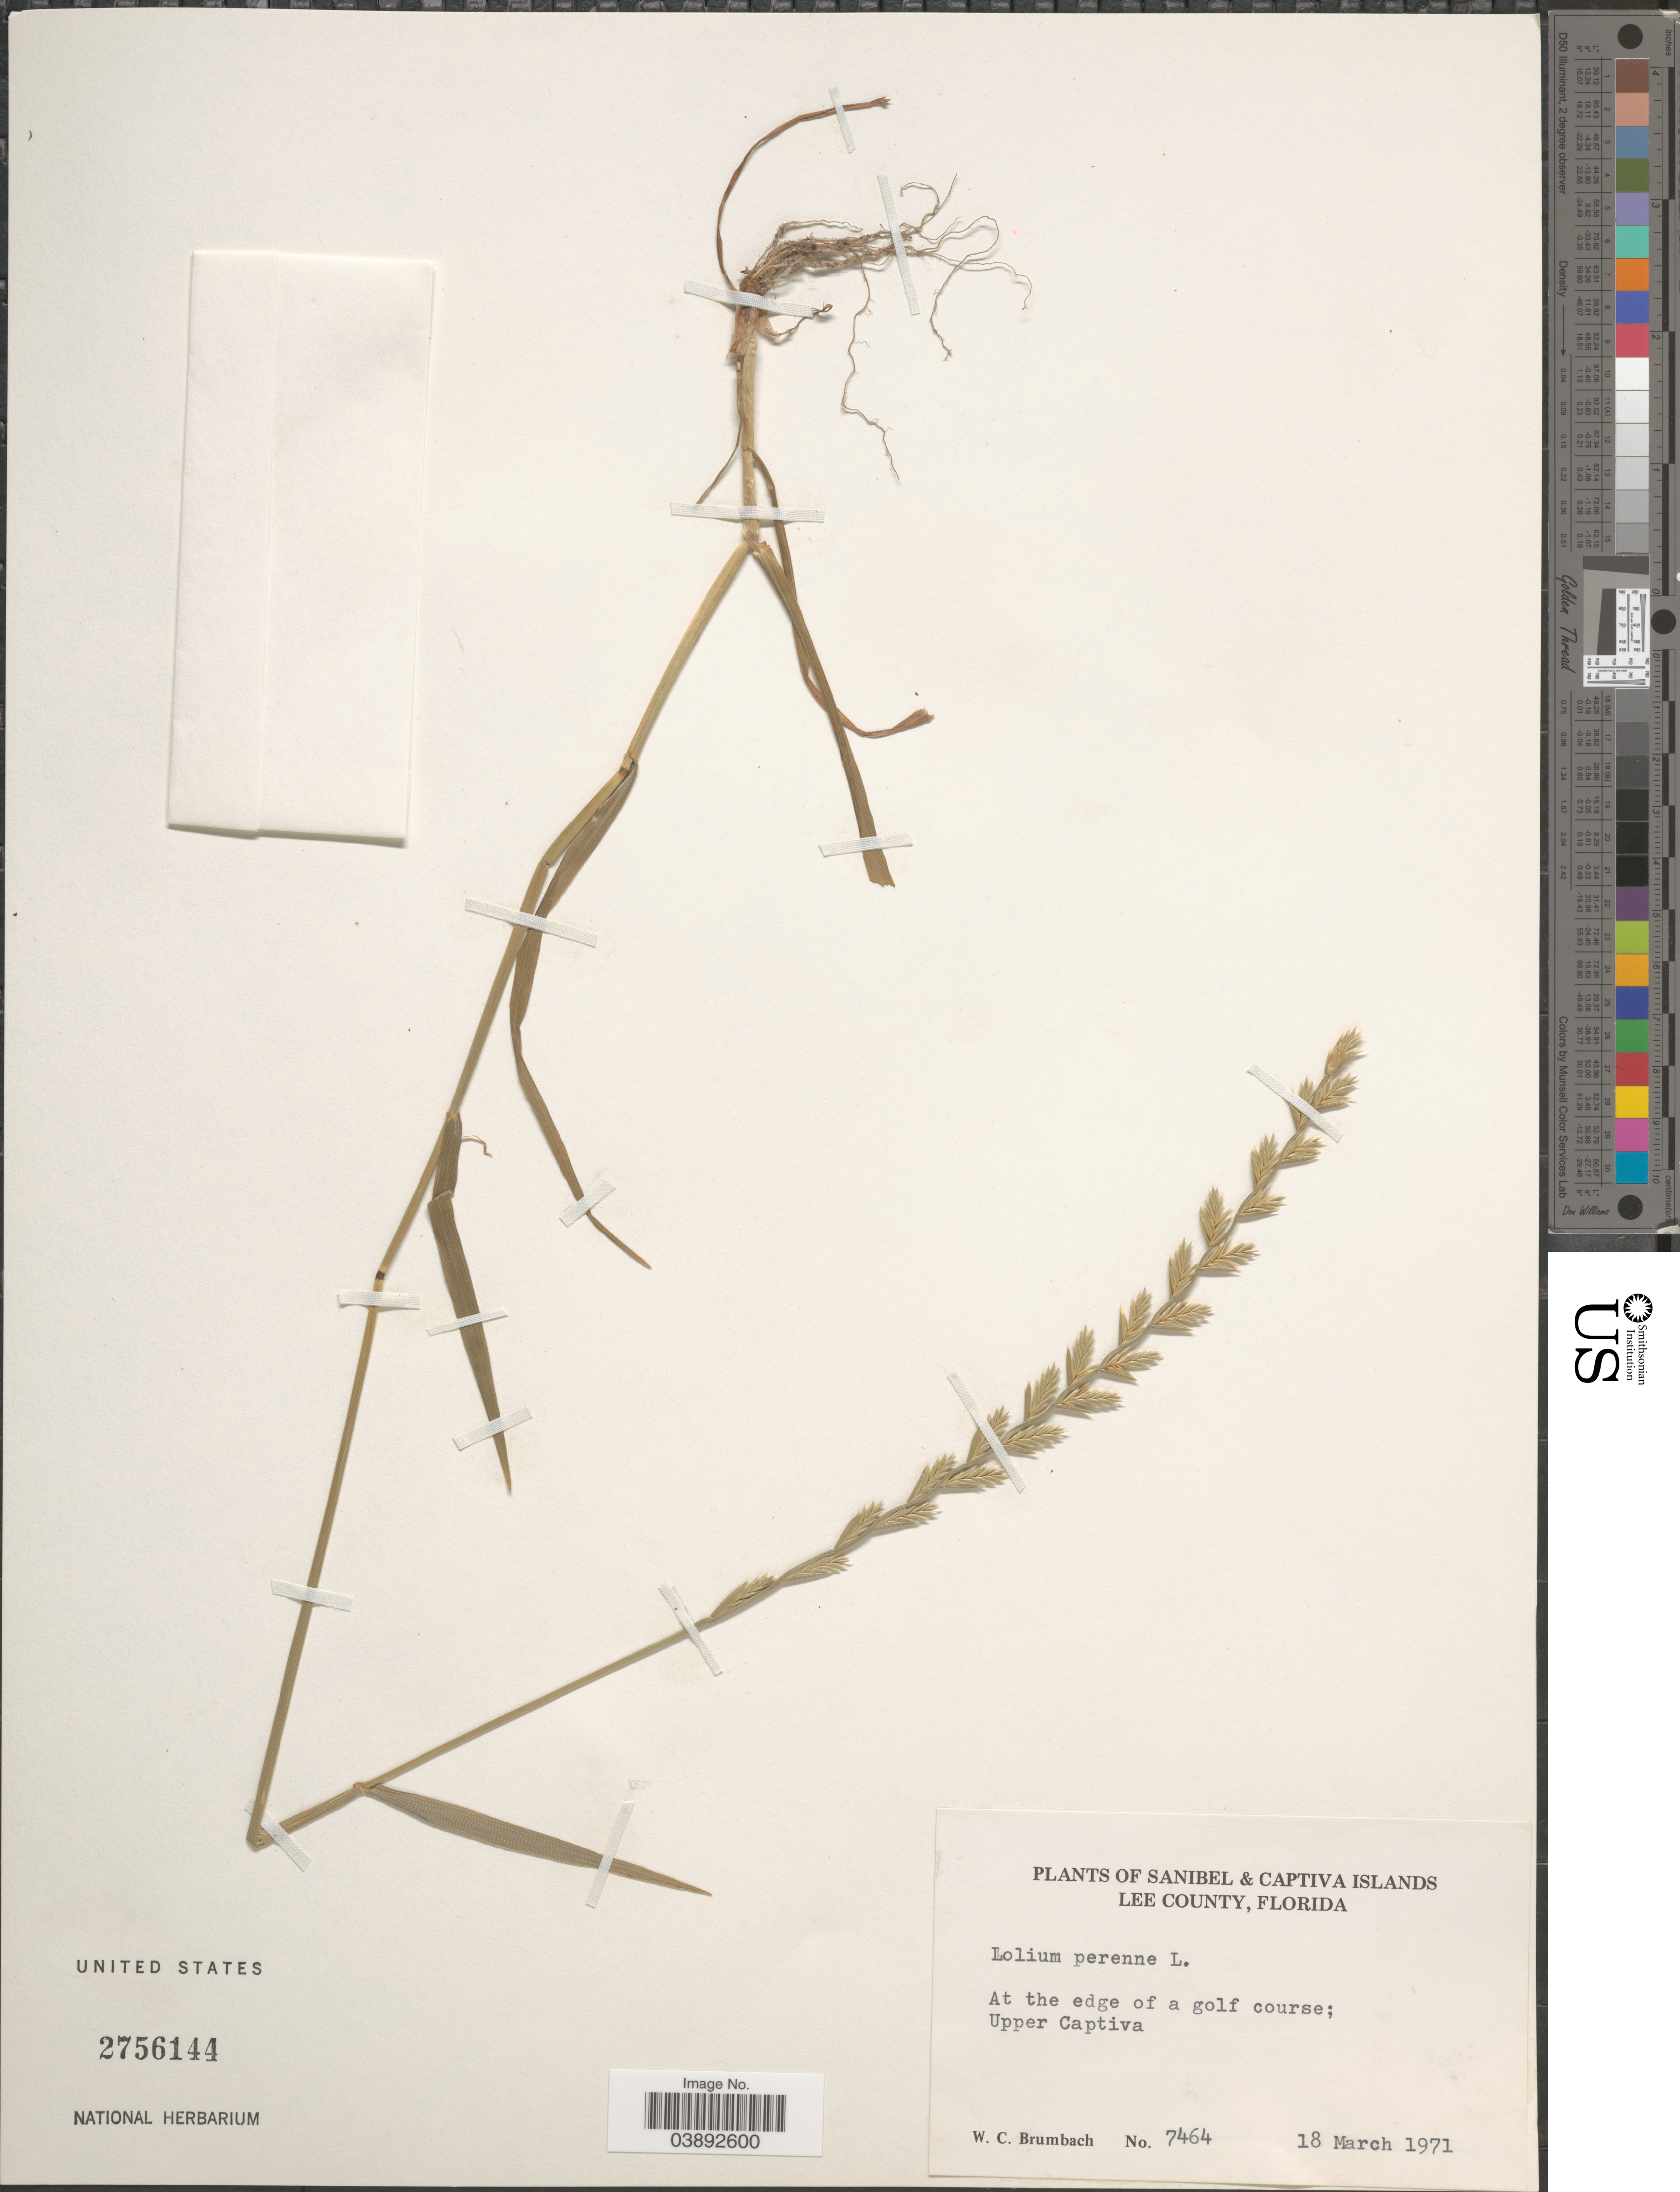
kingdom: Plantae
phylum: Tracheophyta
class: Liliopsida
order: Poales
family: Poaceae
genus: Lolium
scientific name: Lolium perenne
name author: L.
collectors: W. C. Brumbach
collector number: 7464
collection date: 1971-03-18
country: United States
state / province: Florida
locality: Sanibel & Captiva Islands. Lee County. At the edge of a golf course; Upper Captiva.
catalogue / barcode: US 2756144